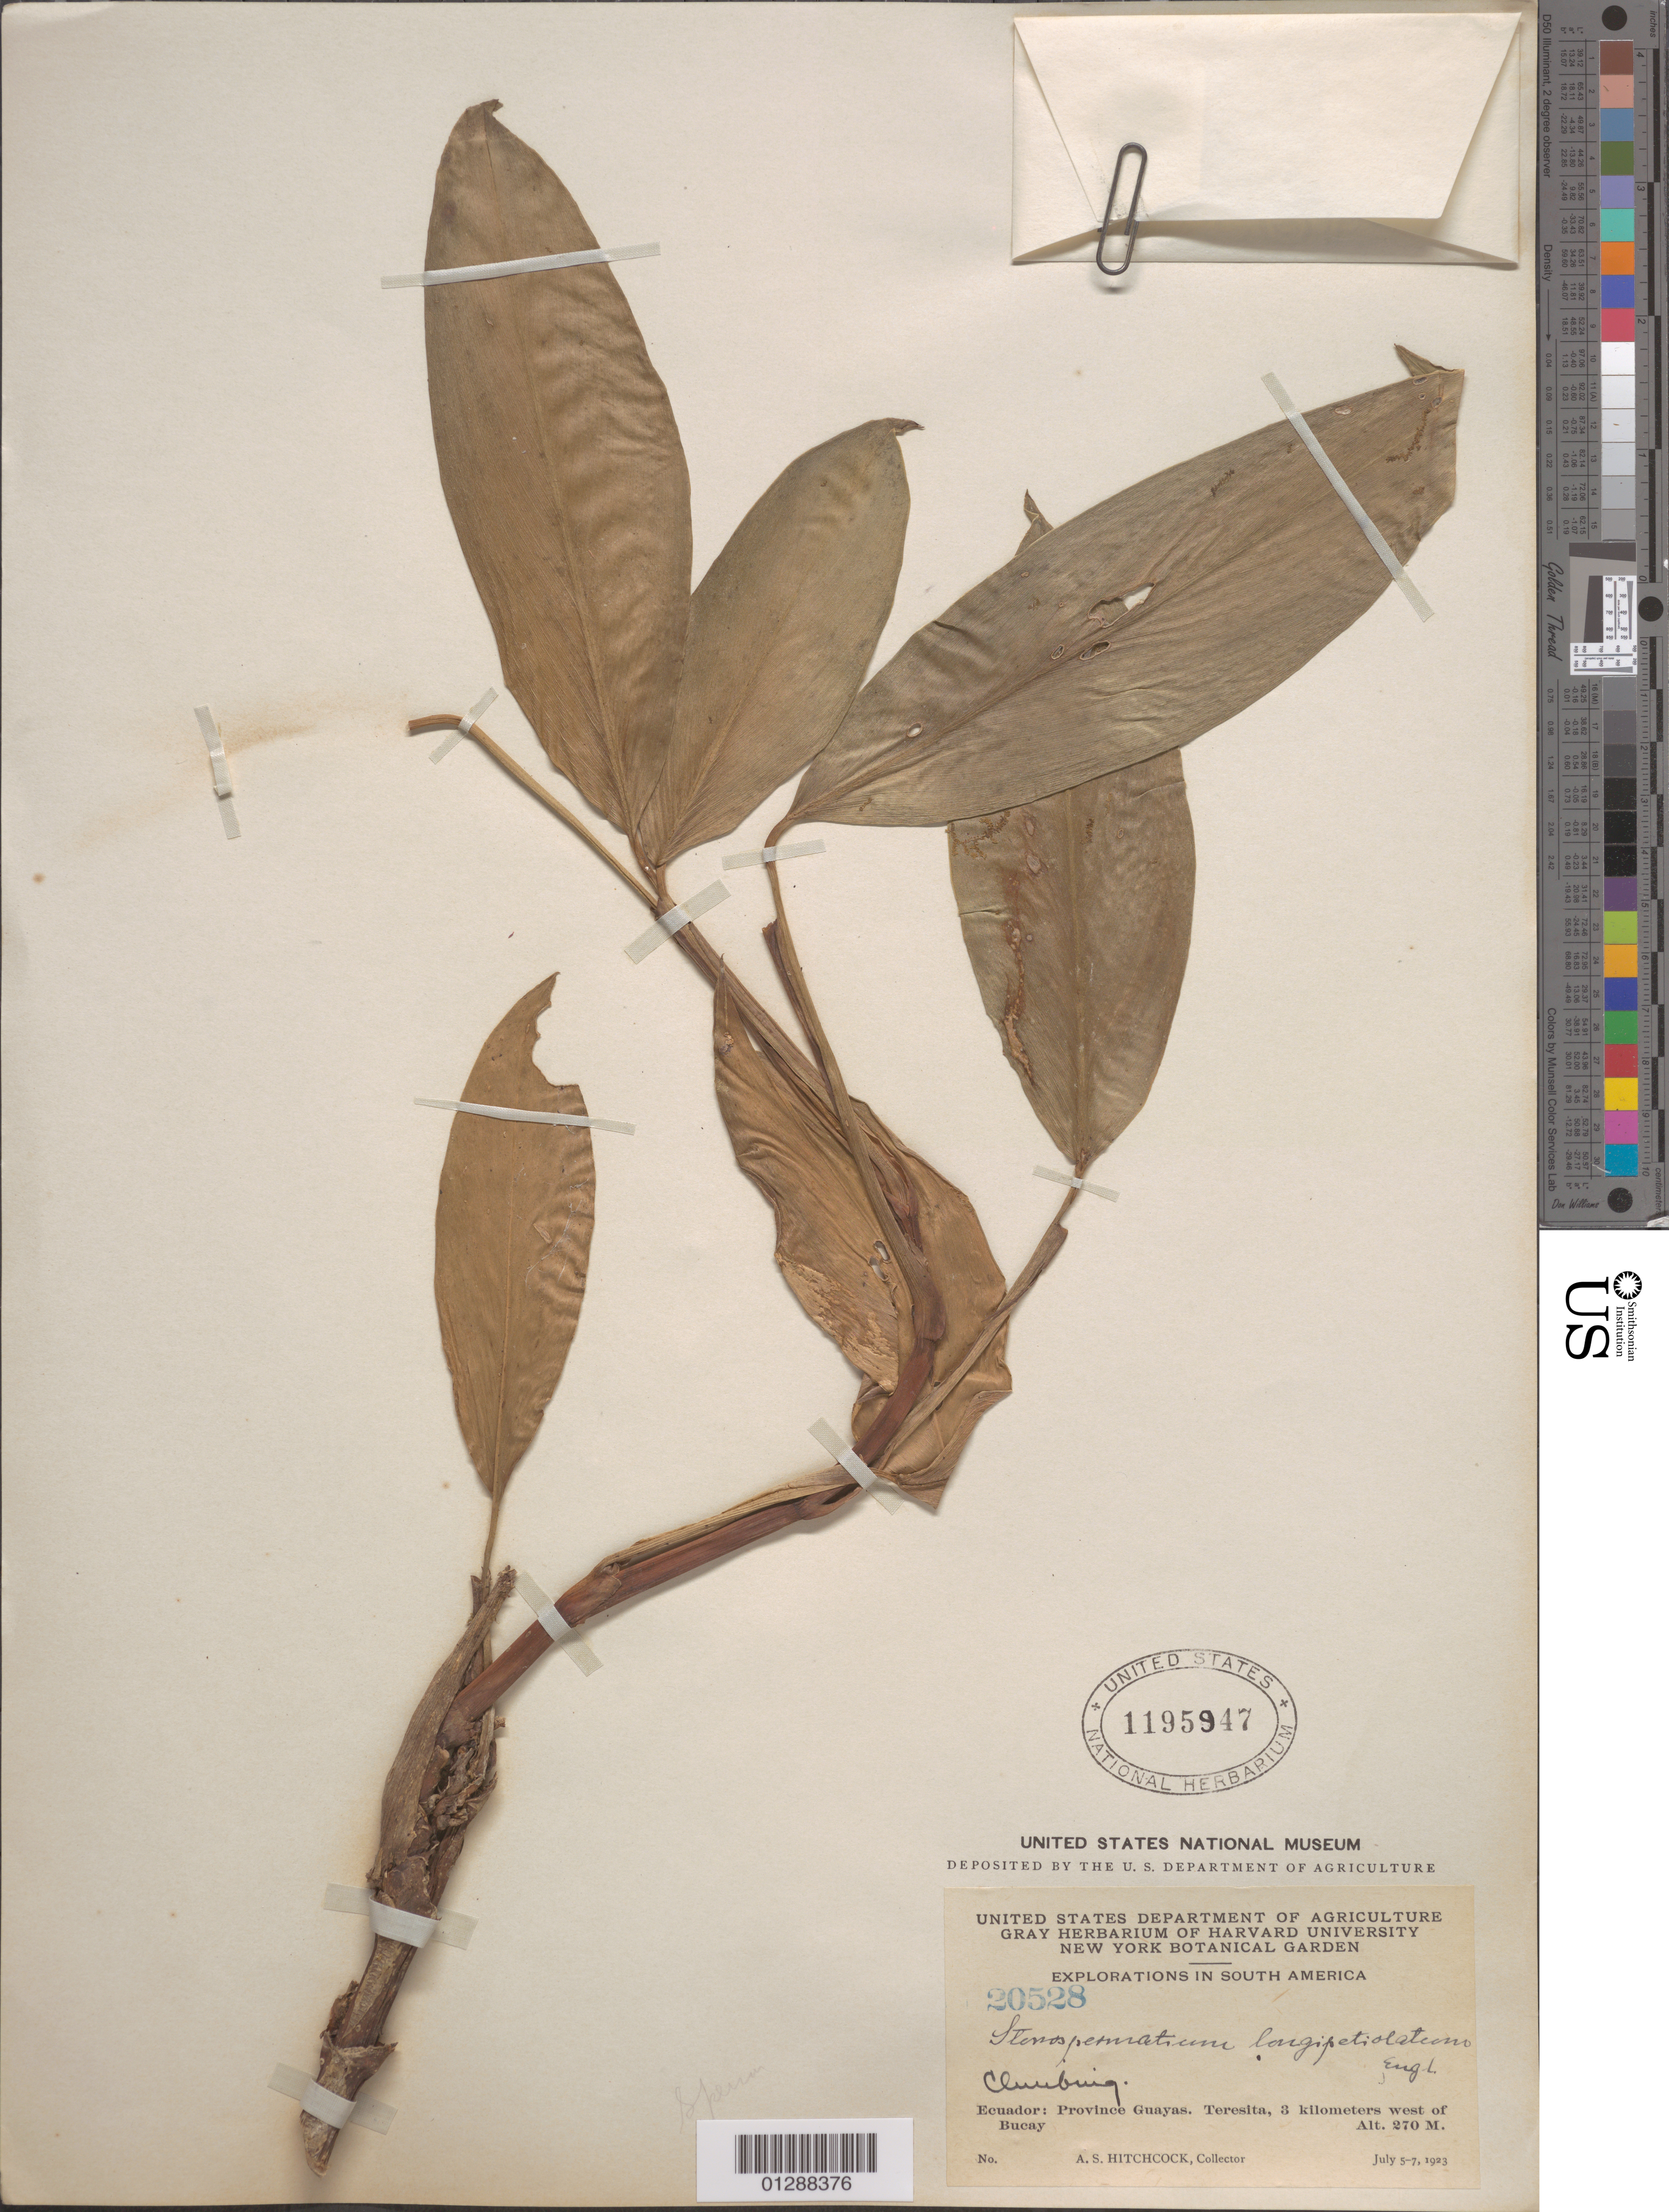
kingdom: Plantae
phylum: Tracheophyta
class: Liliopsida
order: Alismatales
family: Araceae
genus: Stenospermation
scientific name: Stenospermation longipetiolatum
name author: Engl.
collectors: A. S. Hitchcock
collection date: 1923-07-05/1923-07-07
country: Ecuador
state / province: Guayas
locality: Teresita, 3 kilometers west of Bucay.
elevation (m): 270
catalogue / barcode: US 1195947